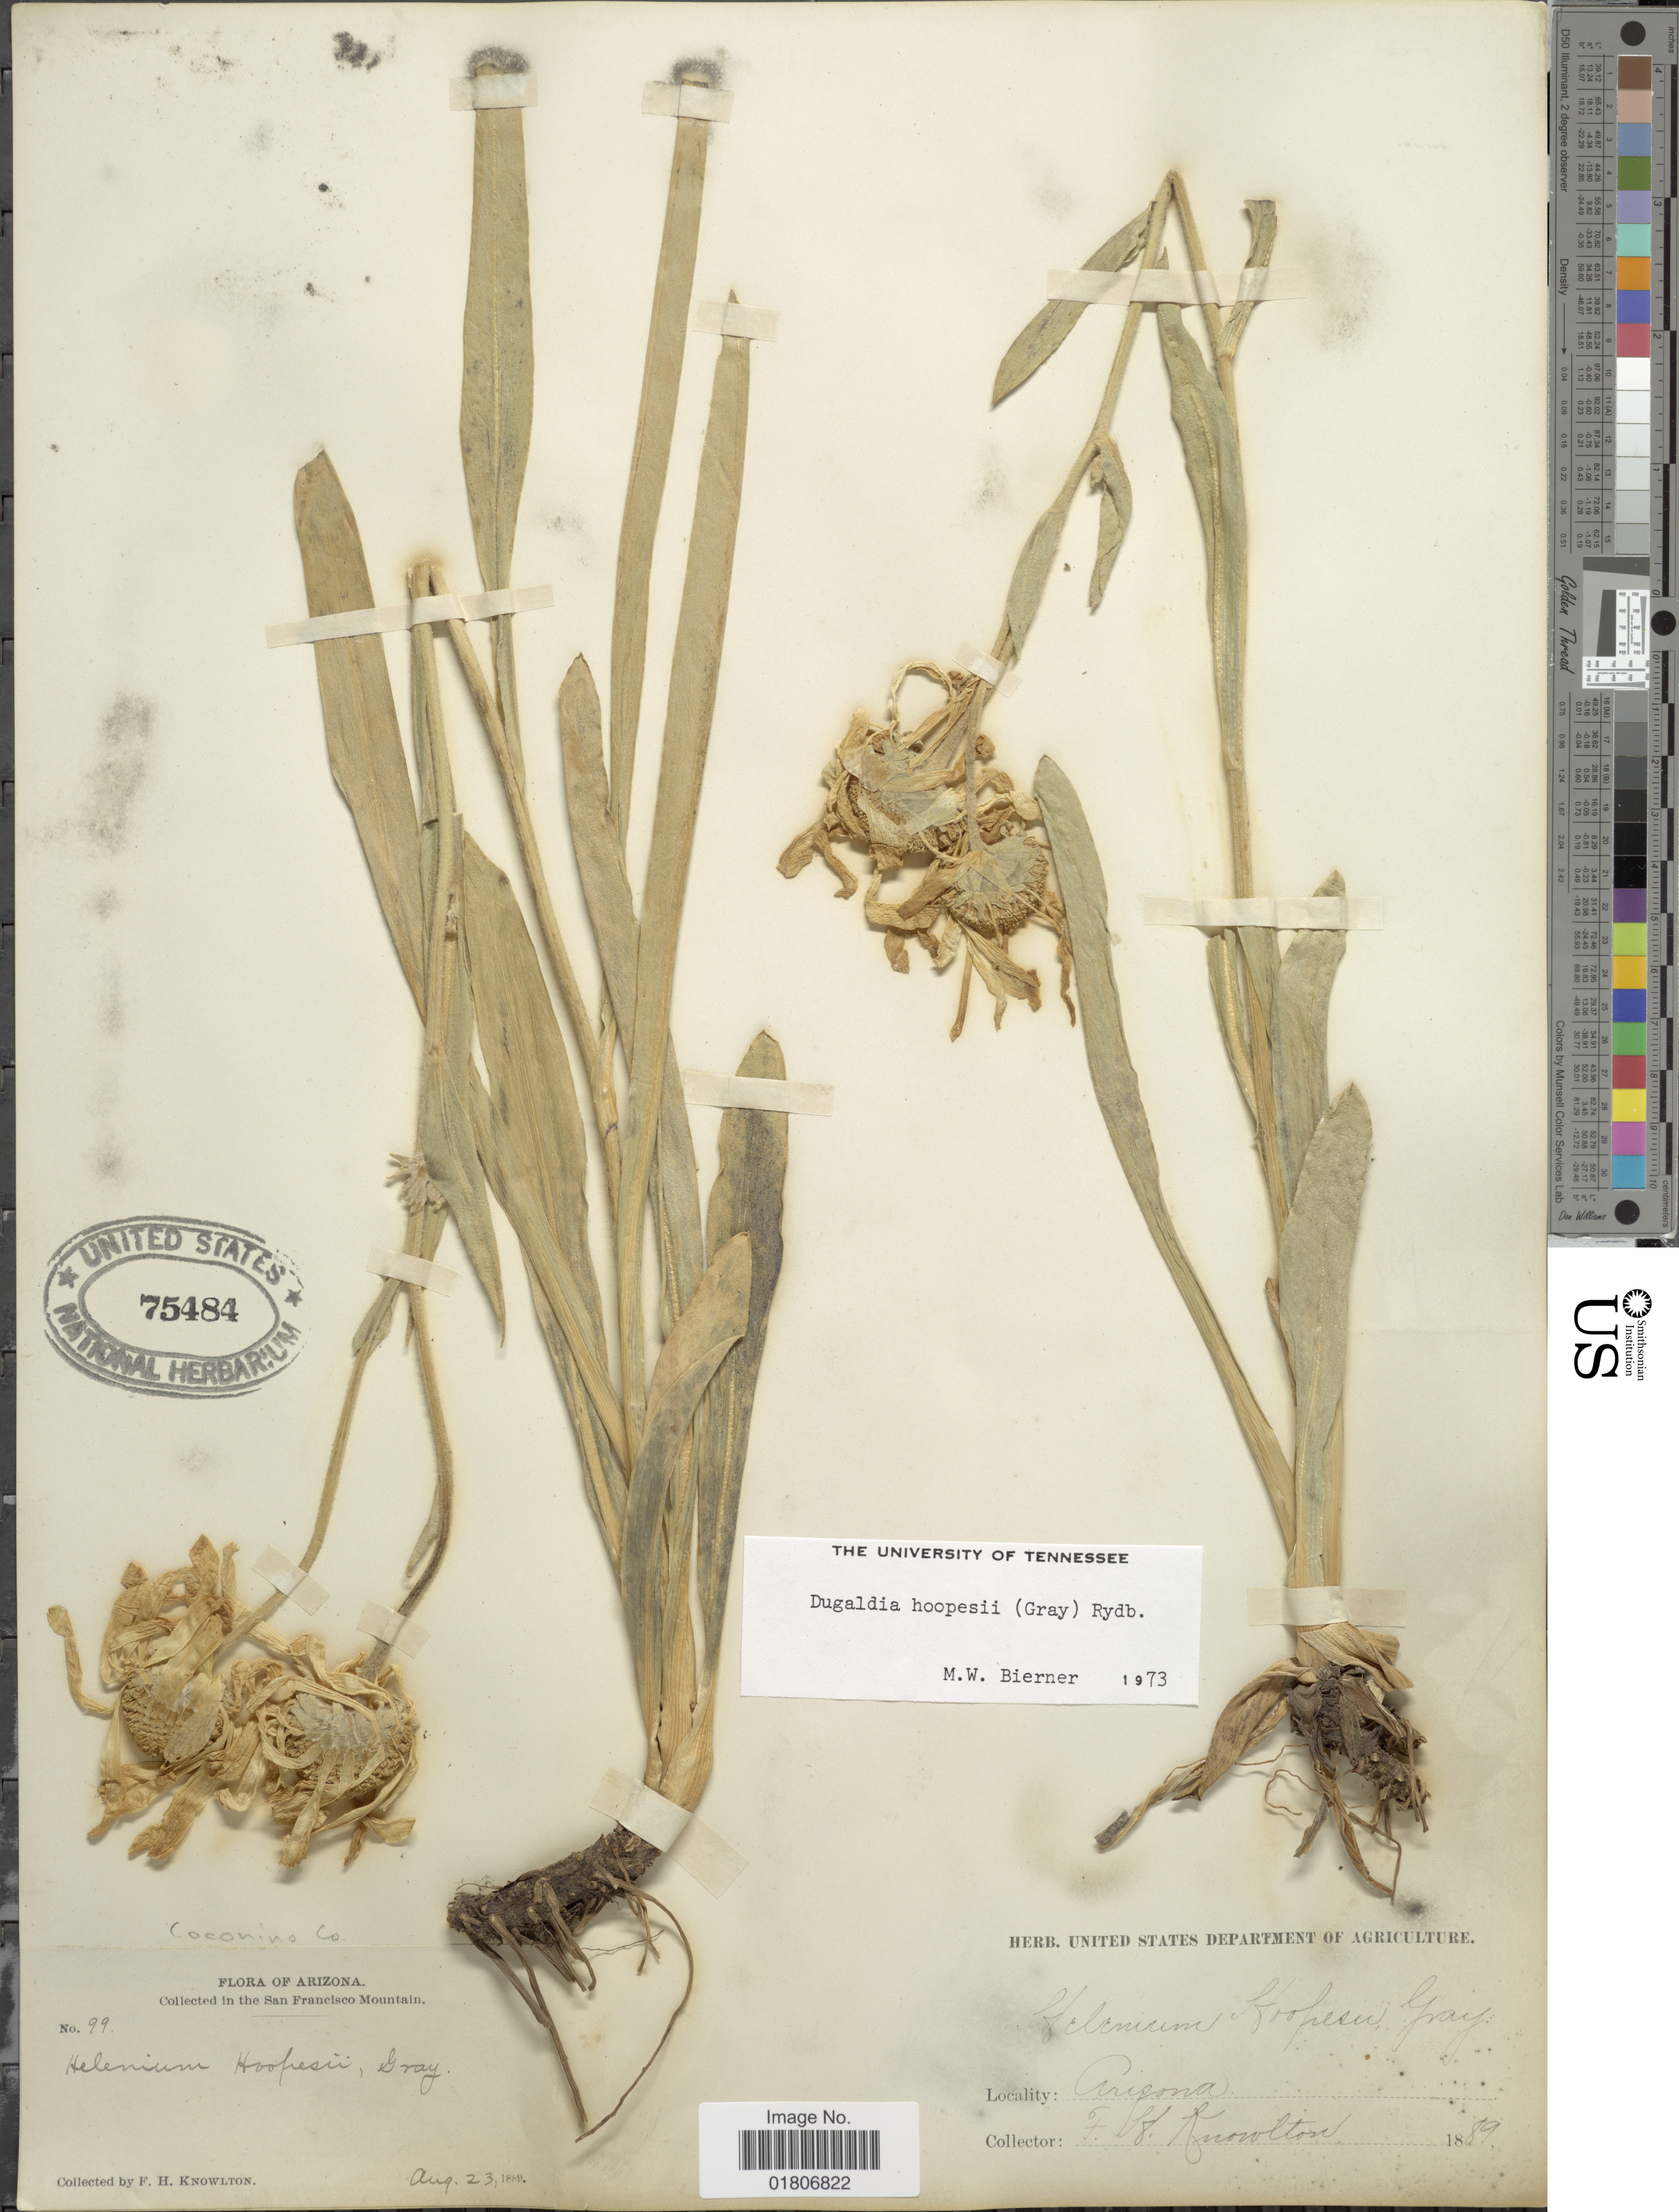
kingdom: Plantae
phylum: Tracheophyta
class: Magnoliopsida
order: Asterales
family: Asteraceae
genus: Dugaldia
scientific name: Dugaldia hoopesii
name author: (A. Gray) Rydb.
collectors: F. H. Knowlton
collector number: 99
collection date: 1899-08-23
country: United States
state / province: Arizona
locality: San Francisco Mountain, Coconino County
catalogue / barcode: US 75484